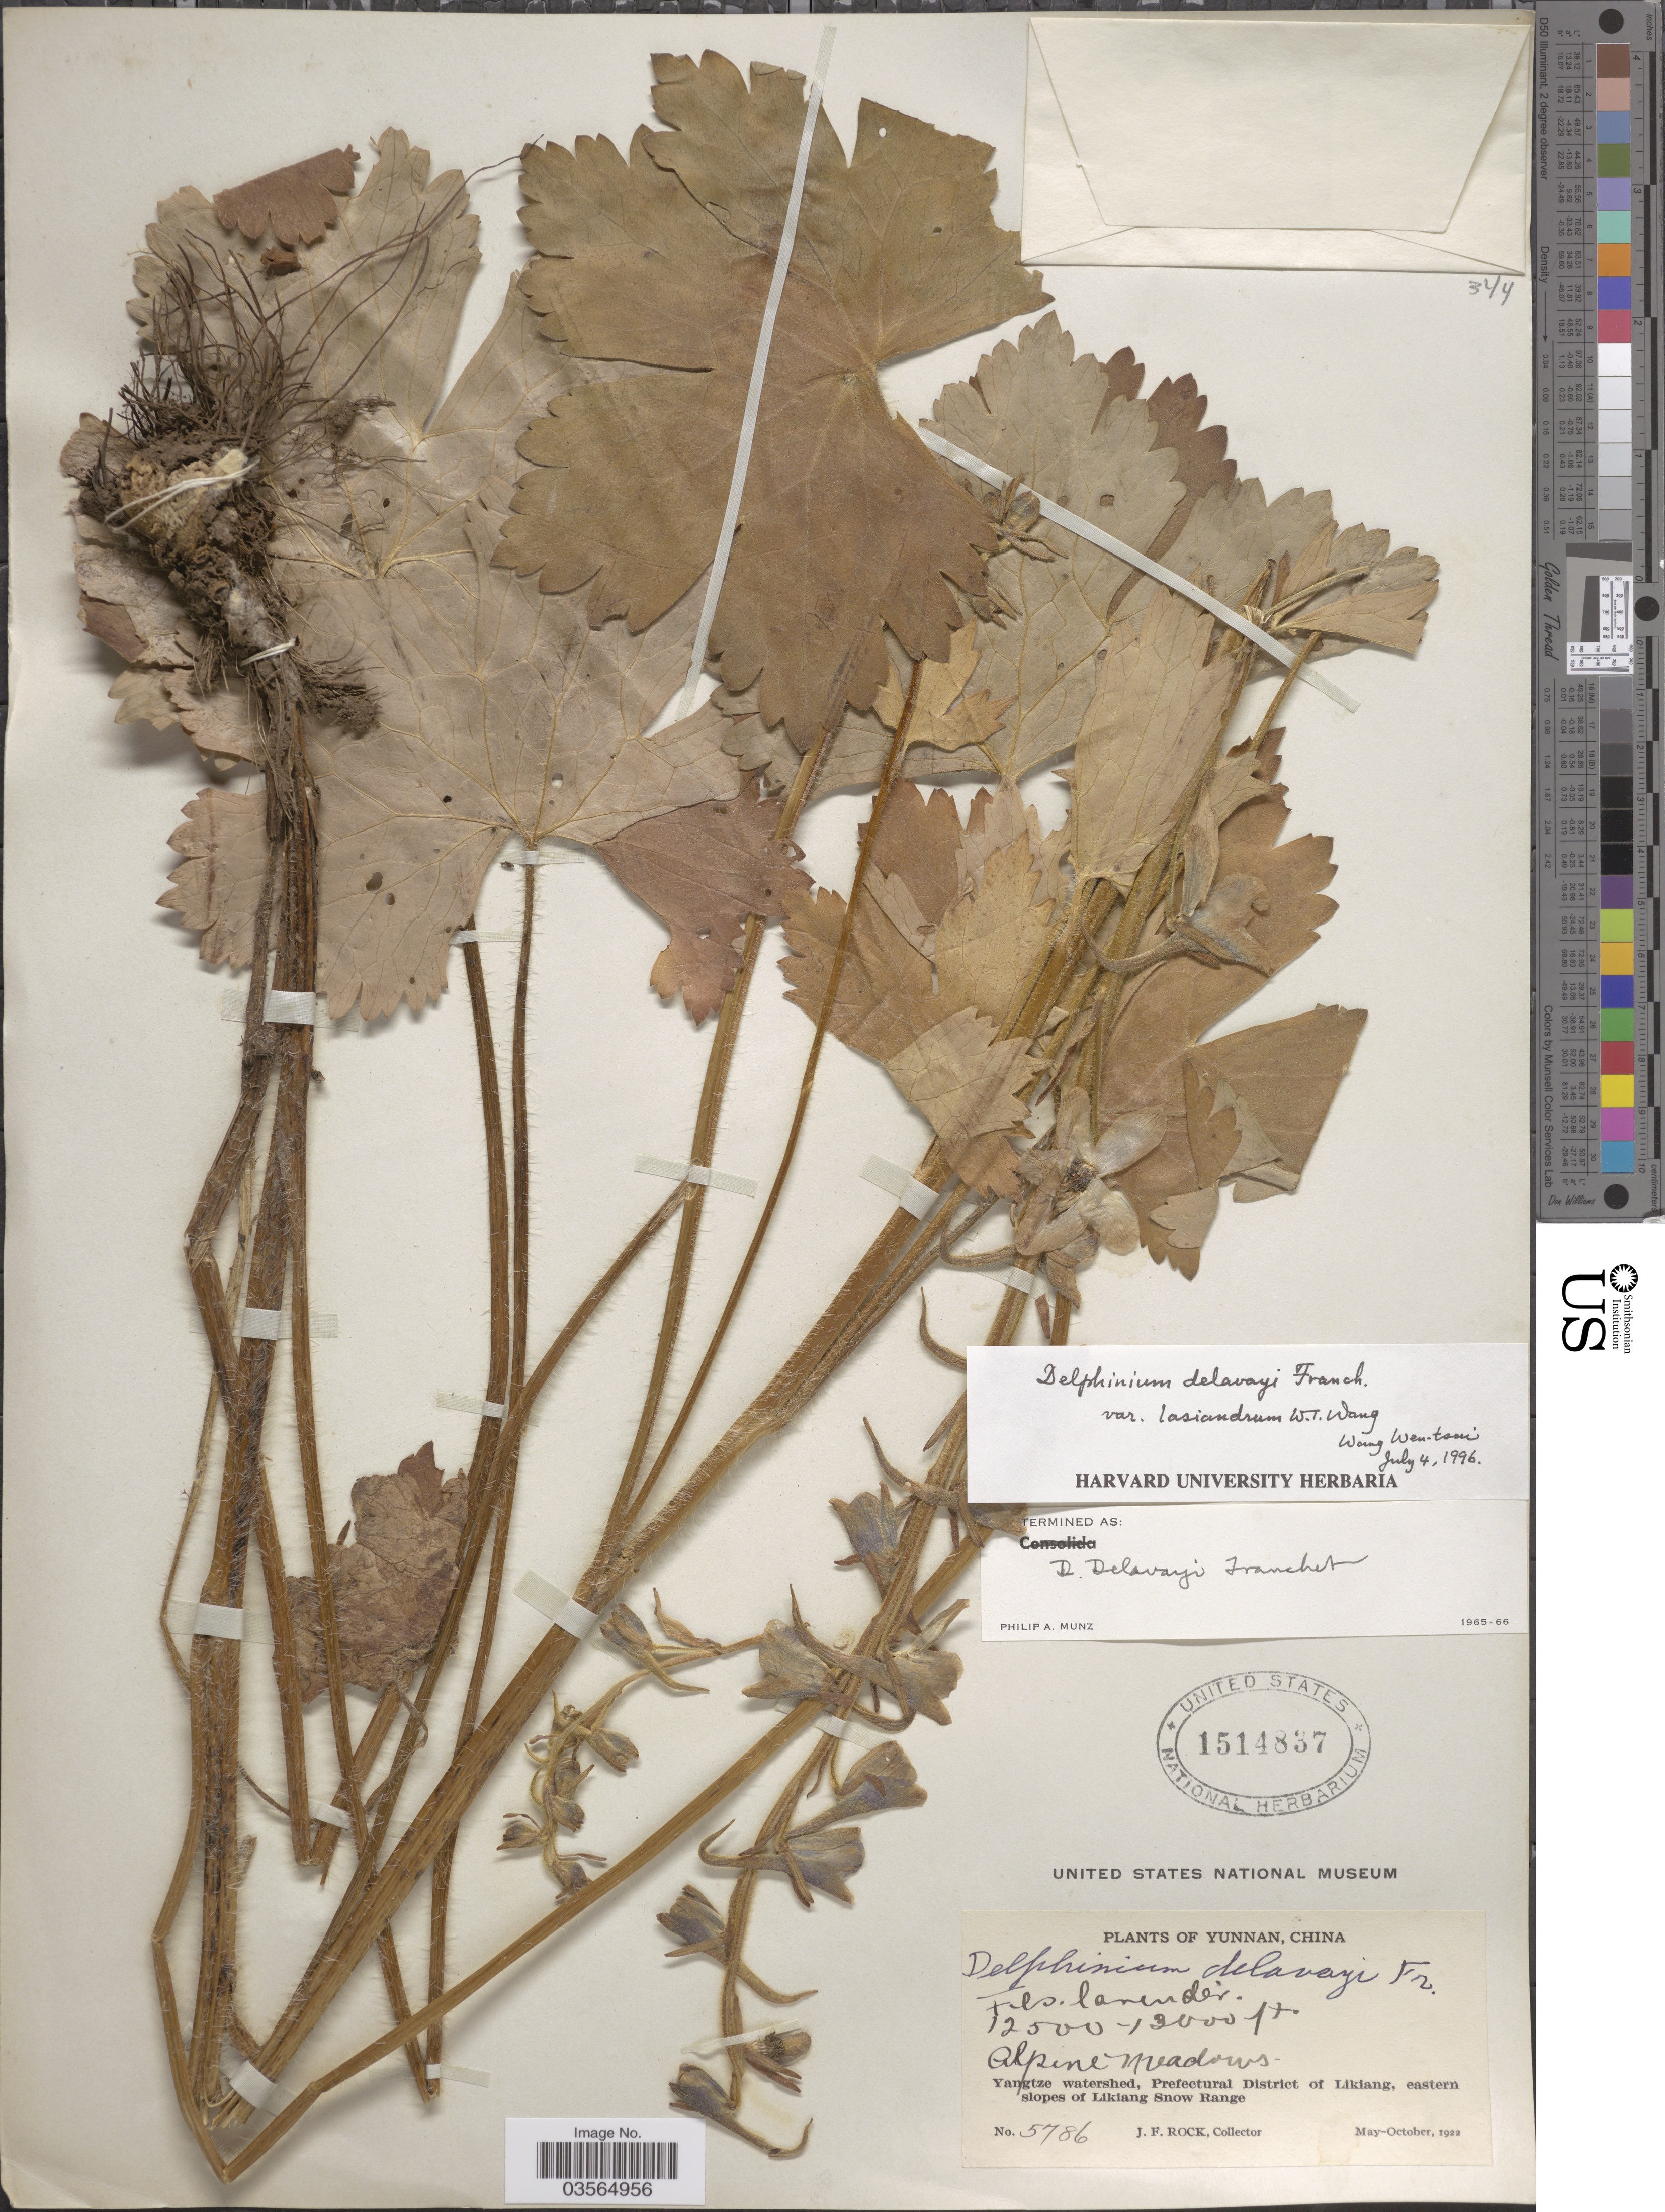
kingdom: Plantae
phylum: Tracheophyta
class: Magnoliopsida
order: Ranunculales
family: Ranunculaceae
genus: Delphinium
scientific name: Delphinium delavayi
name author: Franch.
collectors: J. Rock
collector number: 5786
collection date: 1922-05/1922-10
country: China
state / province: Yunnan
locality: Yangtze watershed, Prefectural District of Likiang, eastern slopes of Likiang Snow Range.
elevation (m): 3810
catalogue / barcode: US 1514837